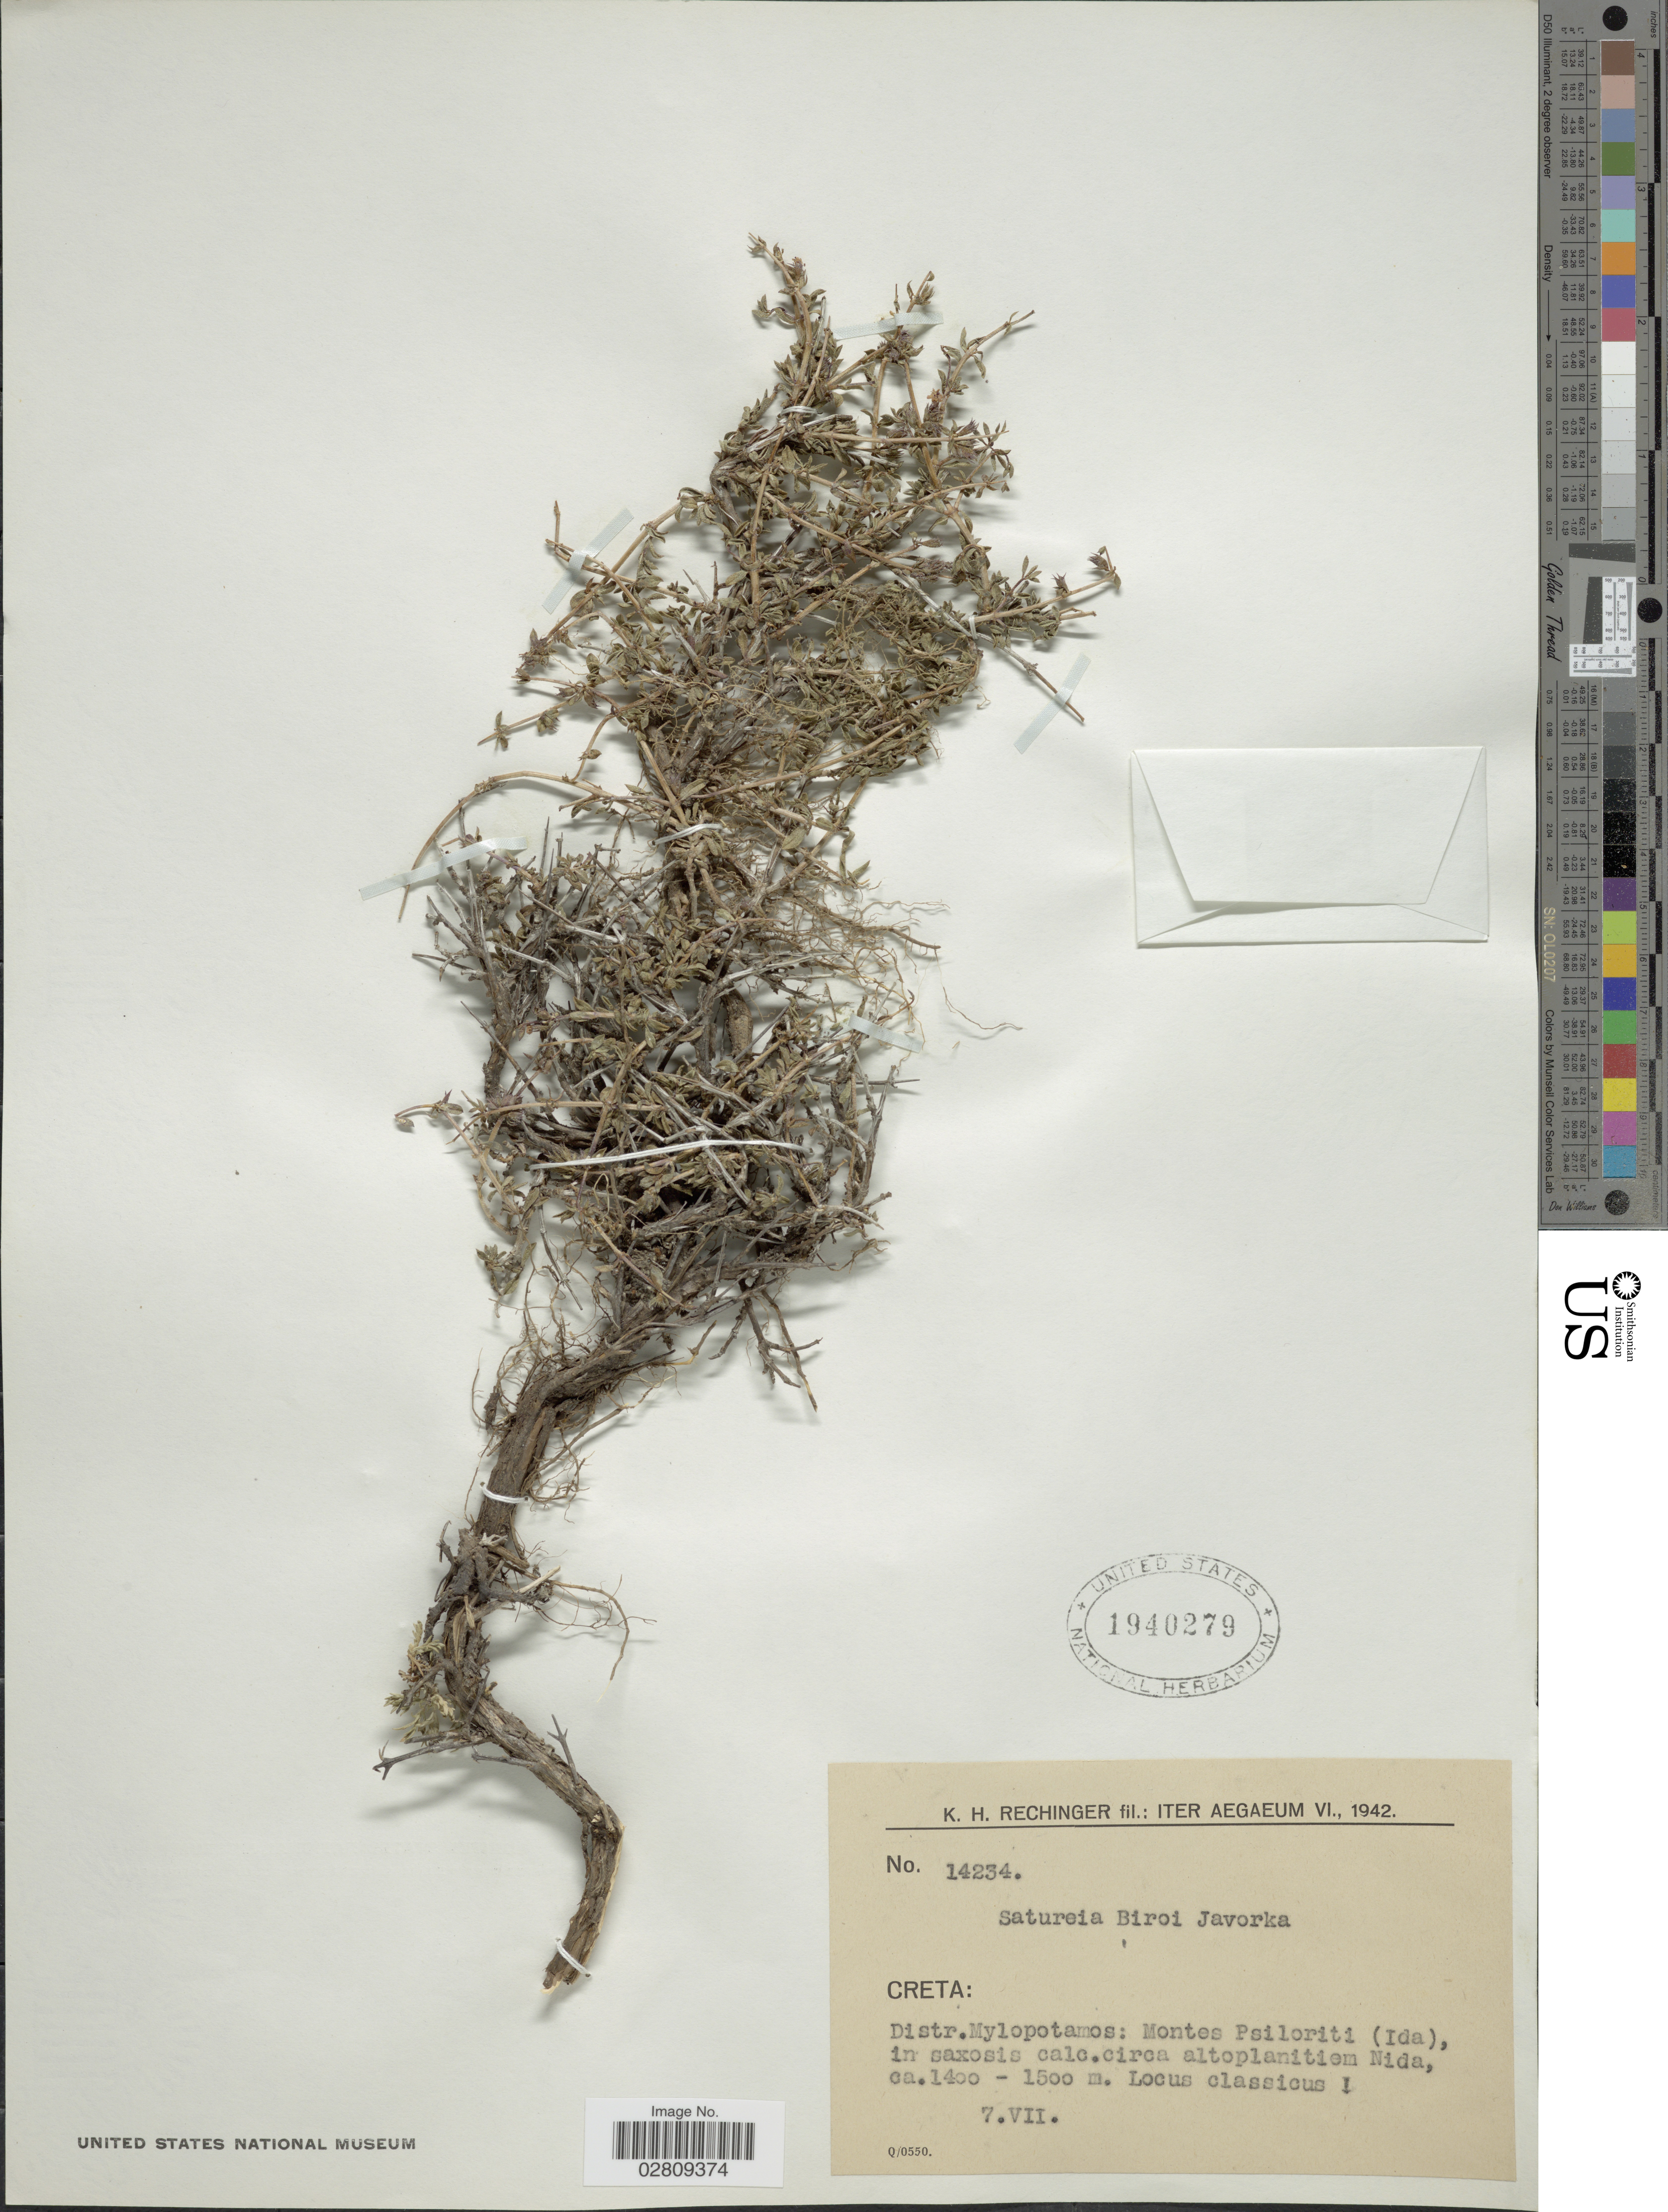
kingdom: Plantae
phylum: Tracheophyta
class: Magnoliopsida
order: Lamiales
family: Lamiaceae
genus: Satureja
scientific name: Satureja thymbra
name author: L.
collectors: K. H. Rechinger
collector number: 14234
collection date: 1942-07-07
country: Greece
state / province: Crete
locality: Iter Aegaeum VI. Creta: Distr. Mylopotamos: Montes Psiloriti (Ida), in saxosis calc. circa altoplanitiem Nida.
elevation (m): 1400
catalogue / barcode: US 1940279